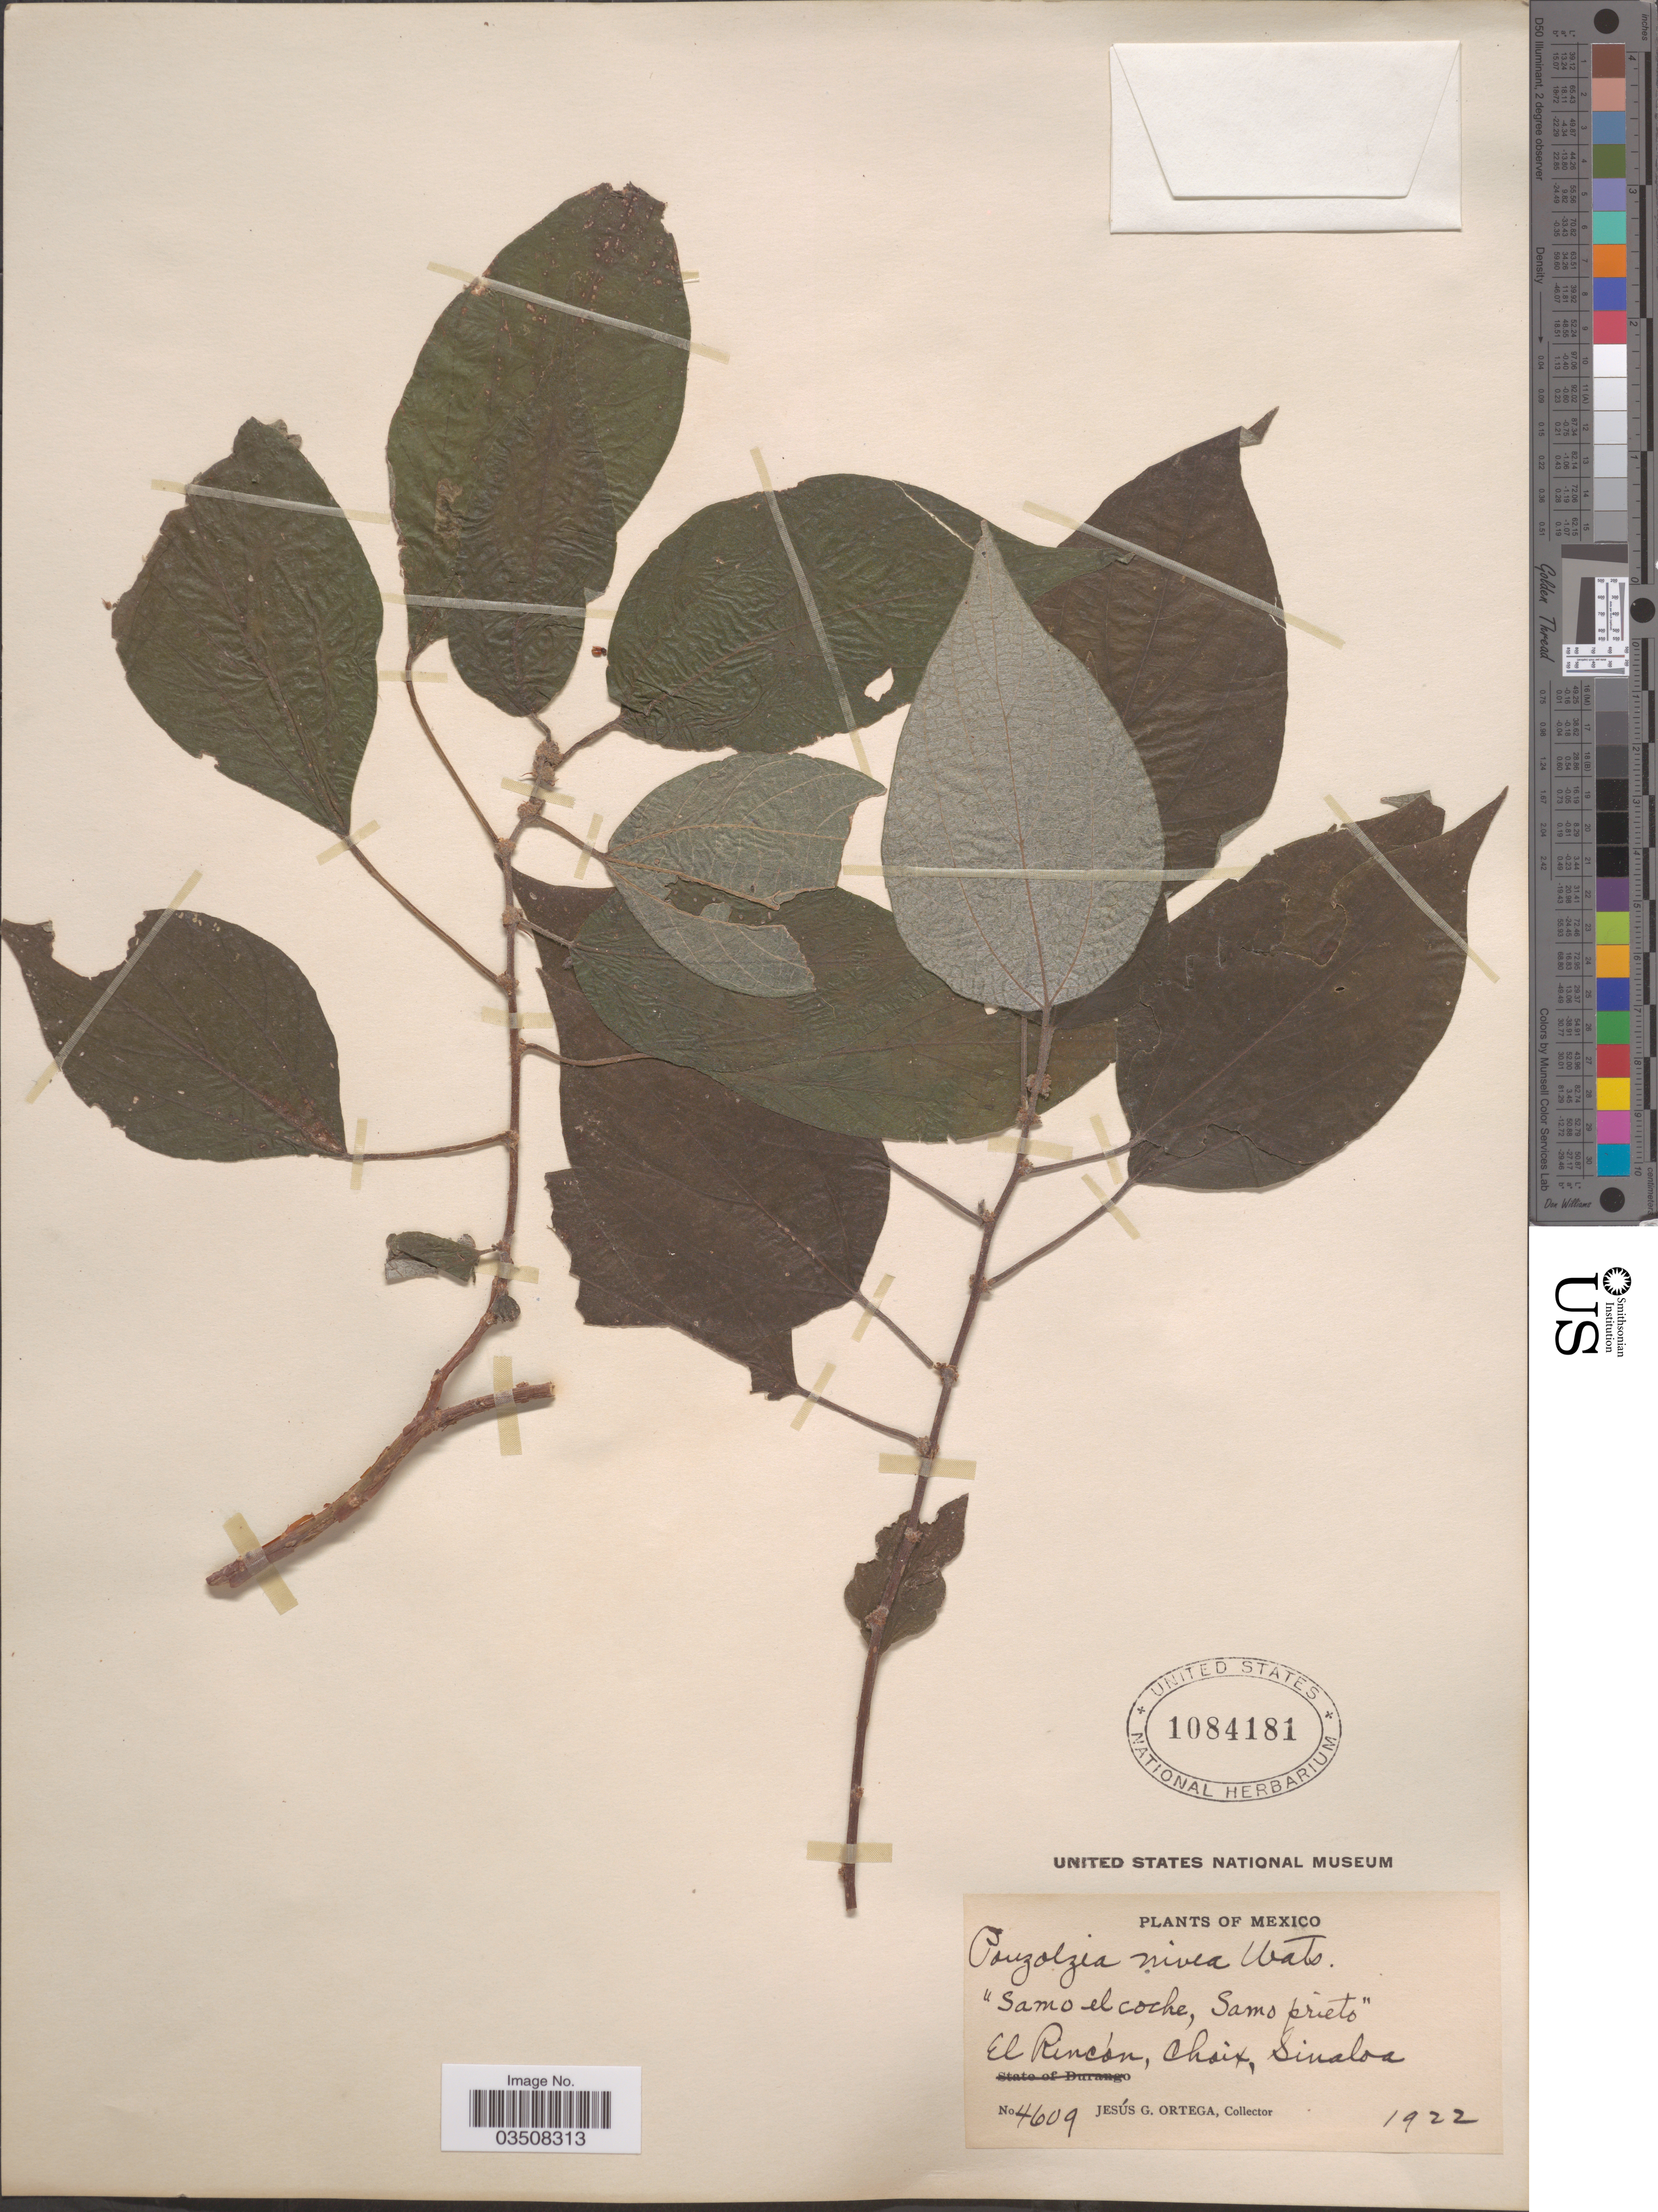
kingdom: Plantae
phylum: Tracheophyta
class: Magnoliopsida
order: Rosales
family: Urticaceae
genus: Pouzolzia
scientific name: Pouzolzia nivea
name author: S. Watson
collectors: J. Ortega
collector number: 4609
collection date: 1922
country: Mexico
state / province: Sinaloa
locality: El Rincón, Choix.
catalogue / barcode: US 1084181